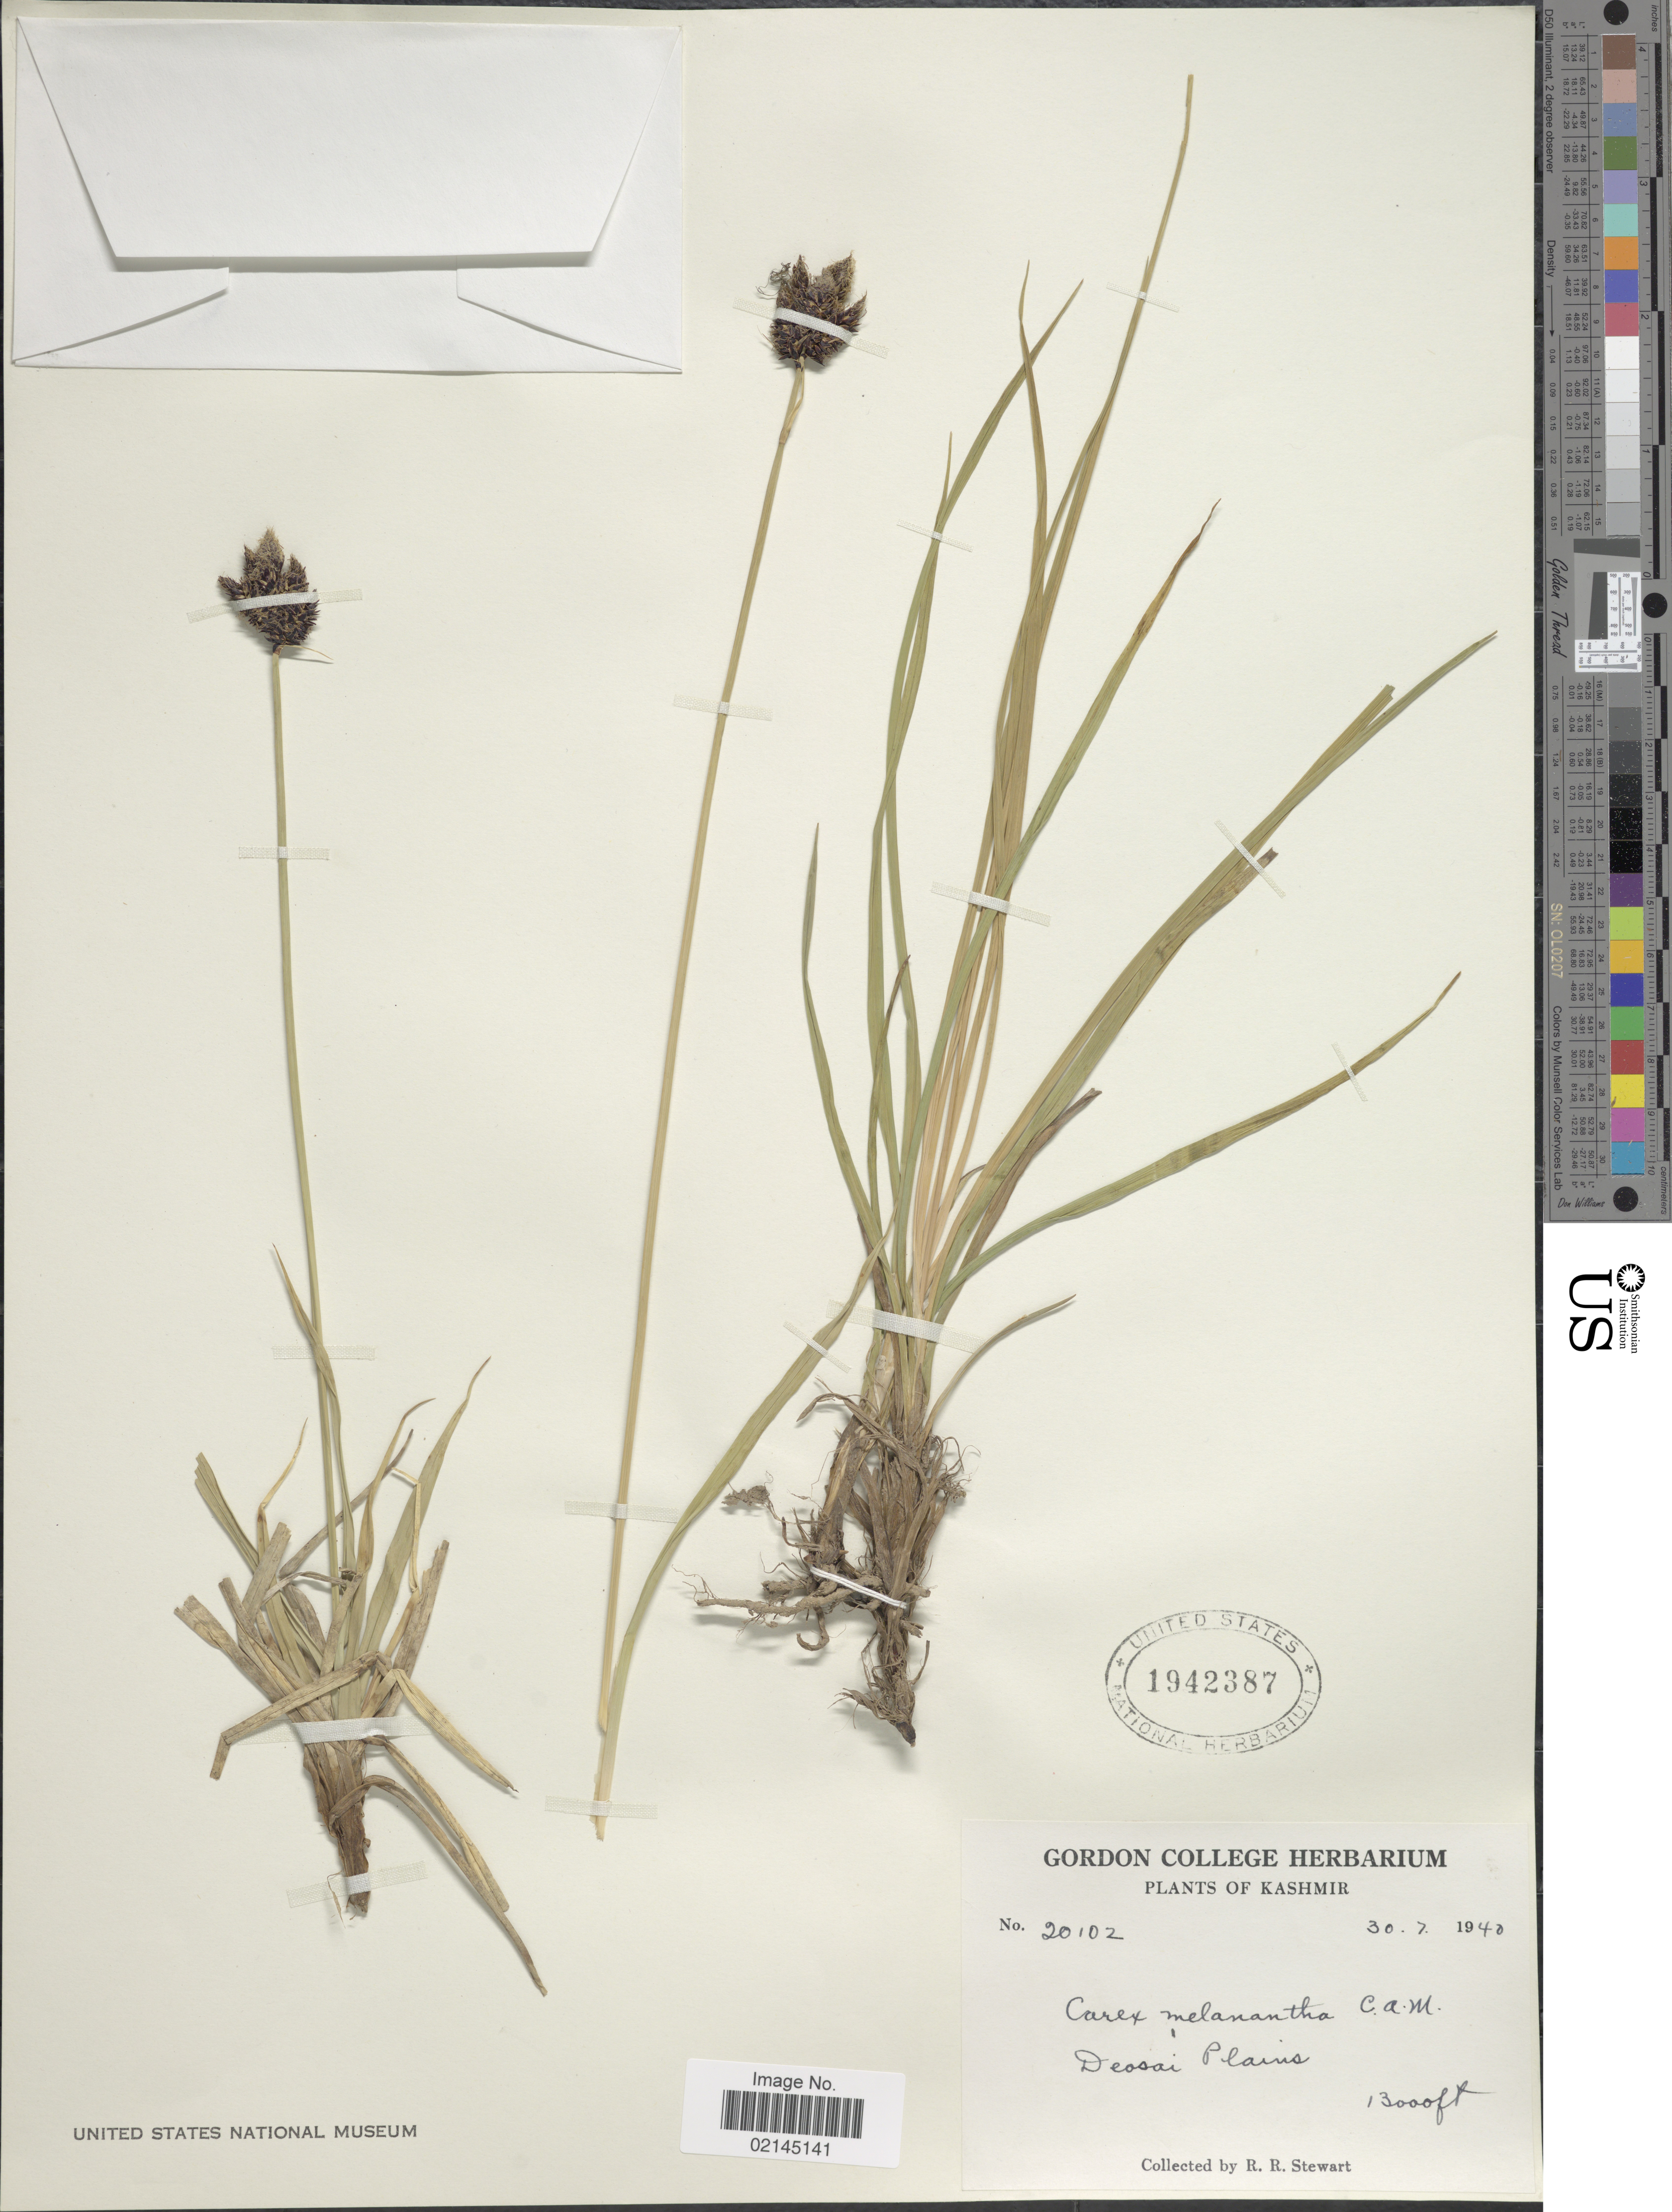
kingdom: Plantae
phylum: Tracheophyta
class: Liliopsida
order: Poales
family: Cyperaceae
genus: Carex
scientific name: Carex melanantha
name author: C.A. Mey.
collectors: R. R. Stewart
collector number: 20102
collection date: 1940-07-30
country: India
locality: Kashmir, Deosai Plains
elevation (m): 3962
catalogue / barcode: US 1942387